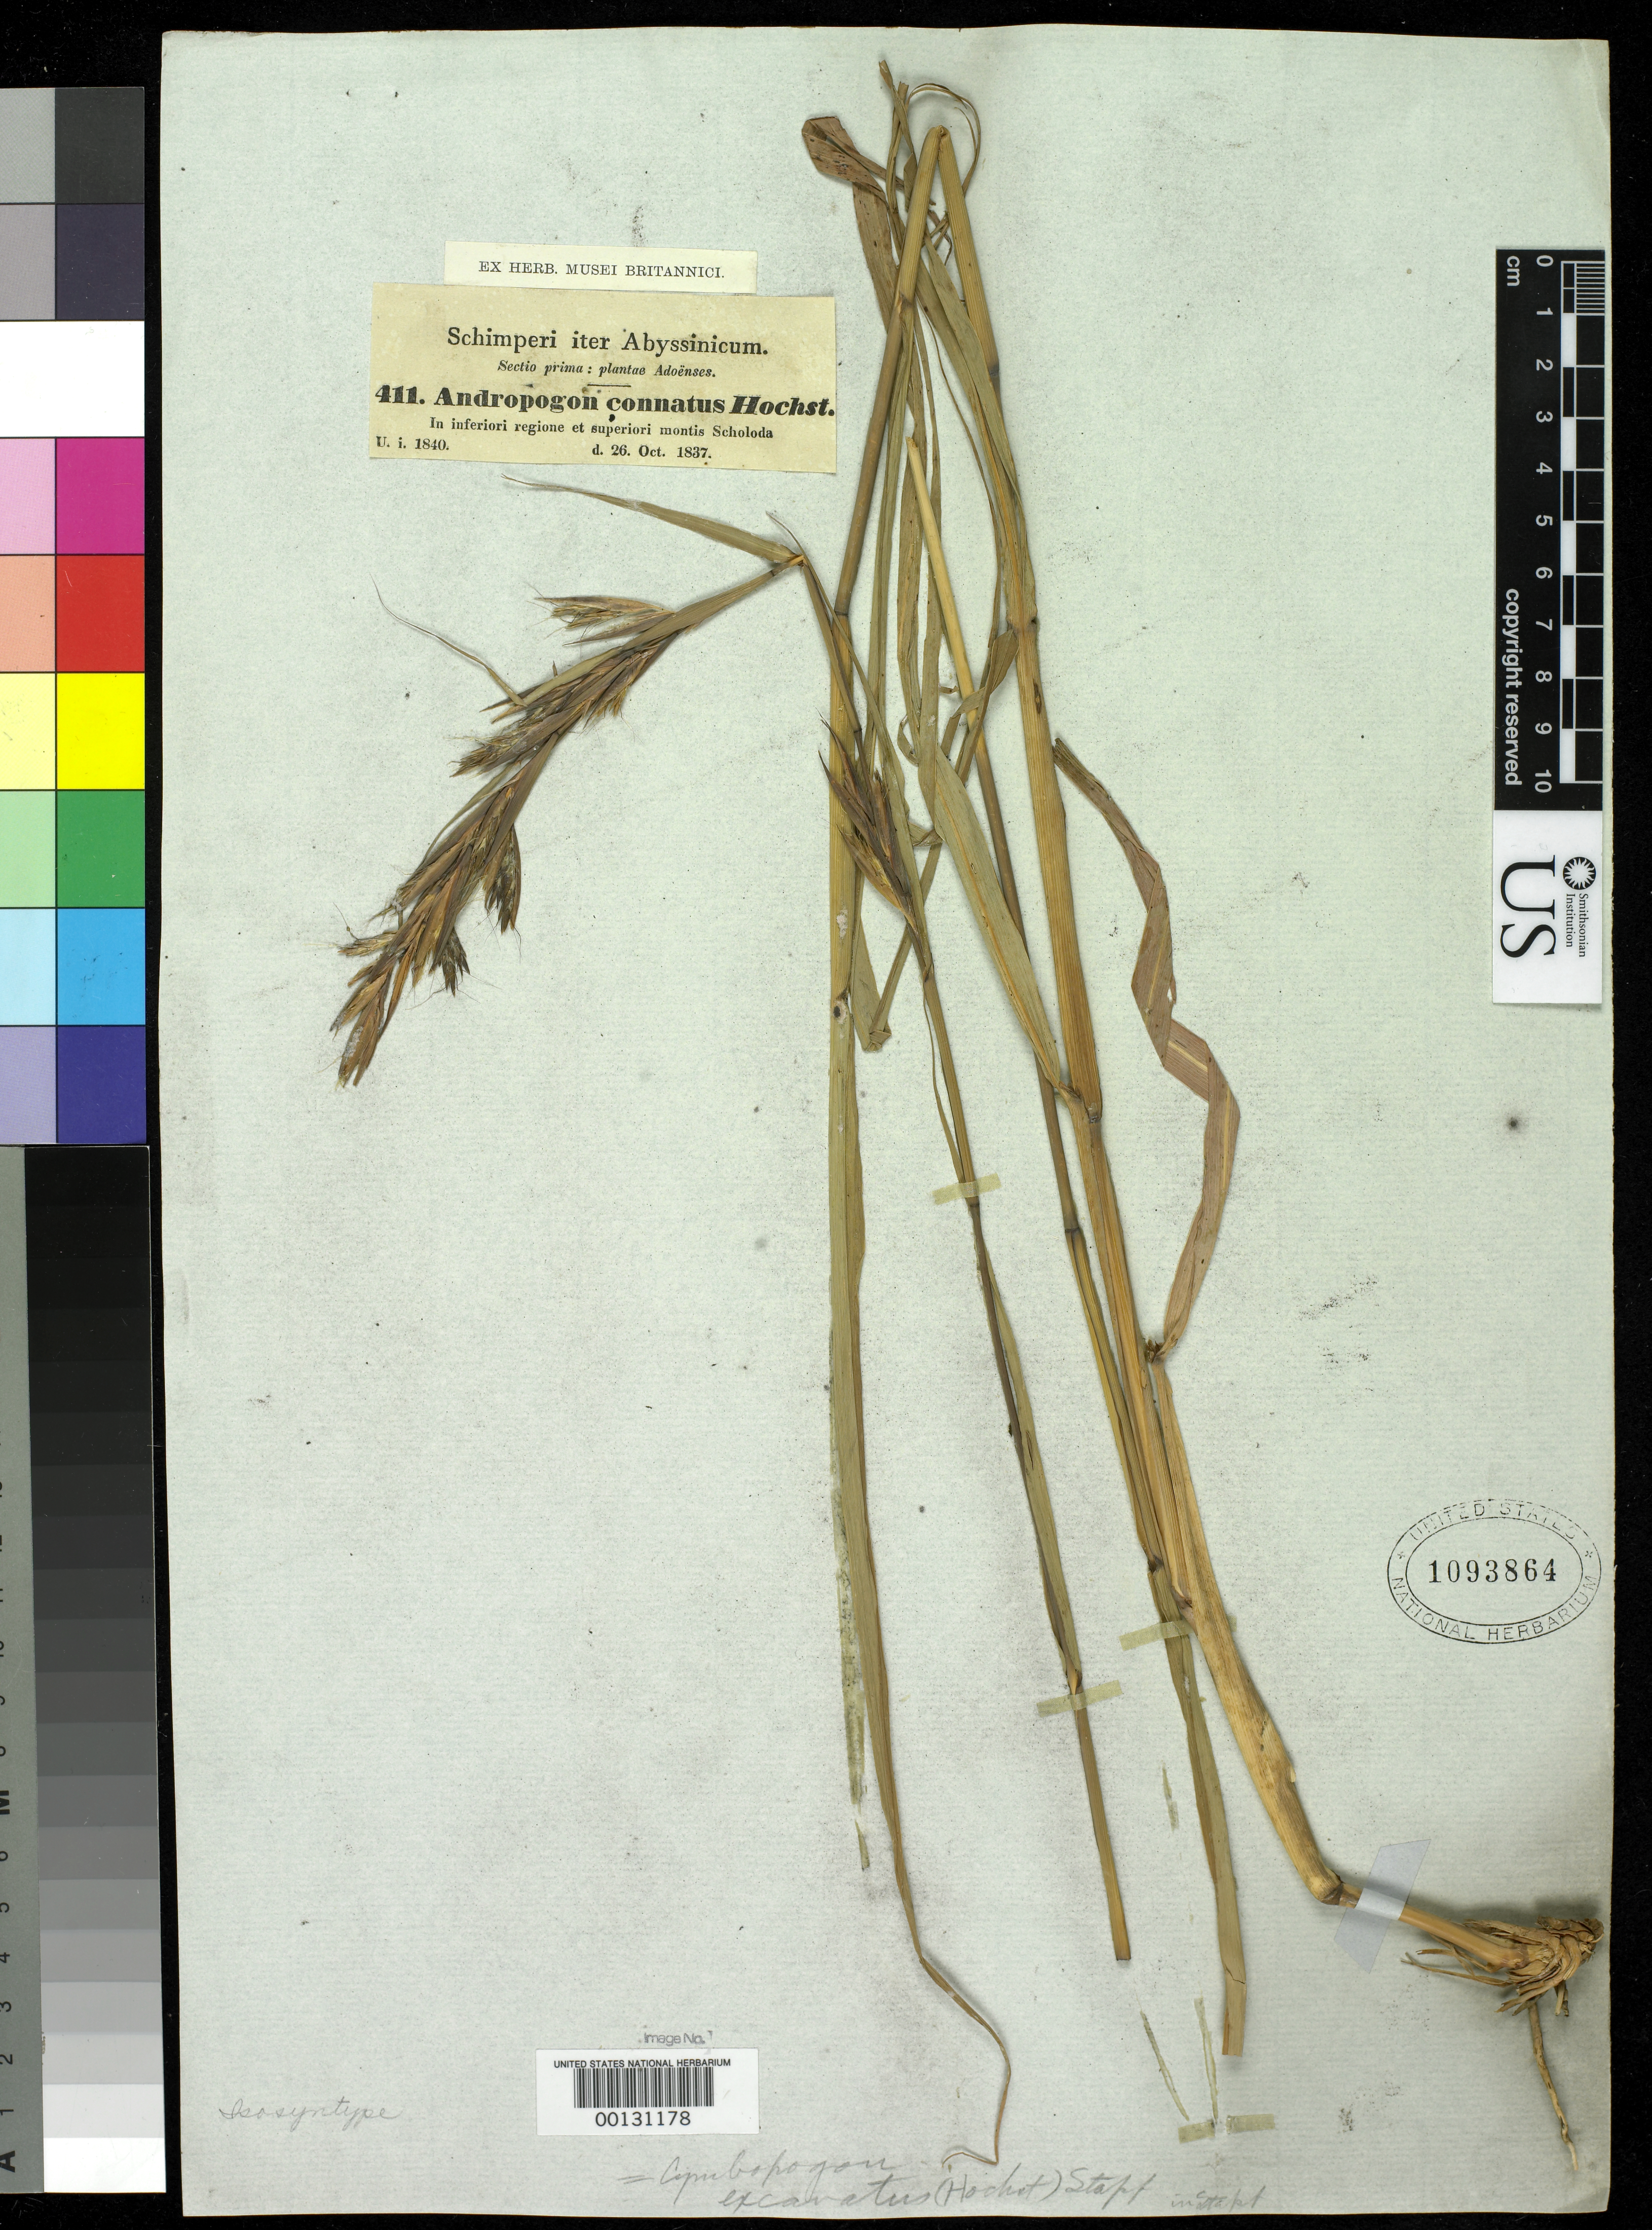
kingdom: Plantae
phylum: Tracheophyta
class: Liliopsida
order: Poales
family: Poaceae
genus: Andropogon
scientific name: Andropogon connatus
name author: Hochst. ex A. Rich.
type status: Isolectotype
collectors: G. W. Schimper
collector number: I 411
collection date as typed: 26 Oct 1837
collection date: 1837-10-26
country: Ethiopia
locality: In inferiori regione et superiori montis Scholoda [protologue, "crescit in regione inferiore montis Selleuda et in provincia Chiré"]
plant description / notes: Currently accepted name as cited by S.M. Phillips in Fl. Ethiopia & Eritrea (1995).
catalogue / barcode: US 1093864